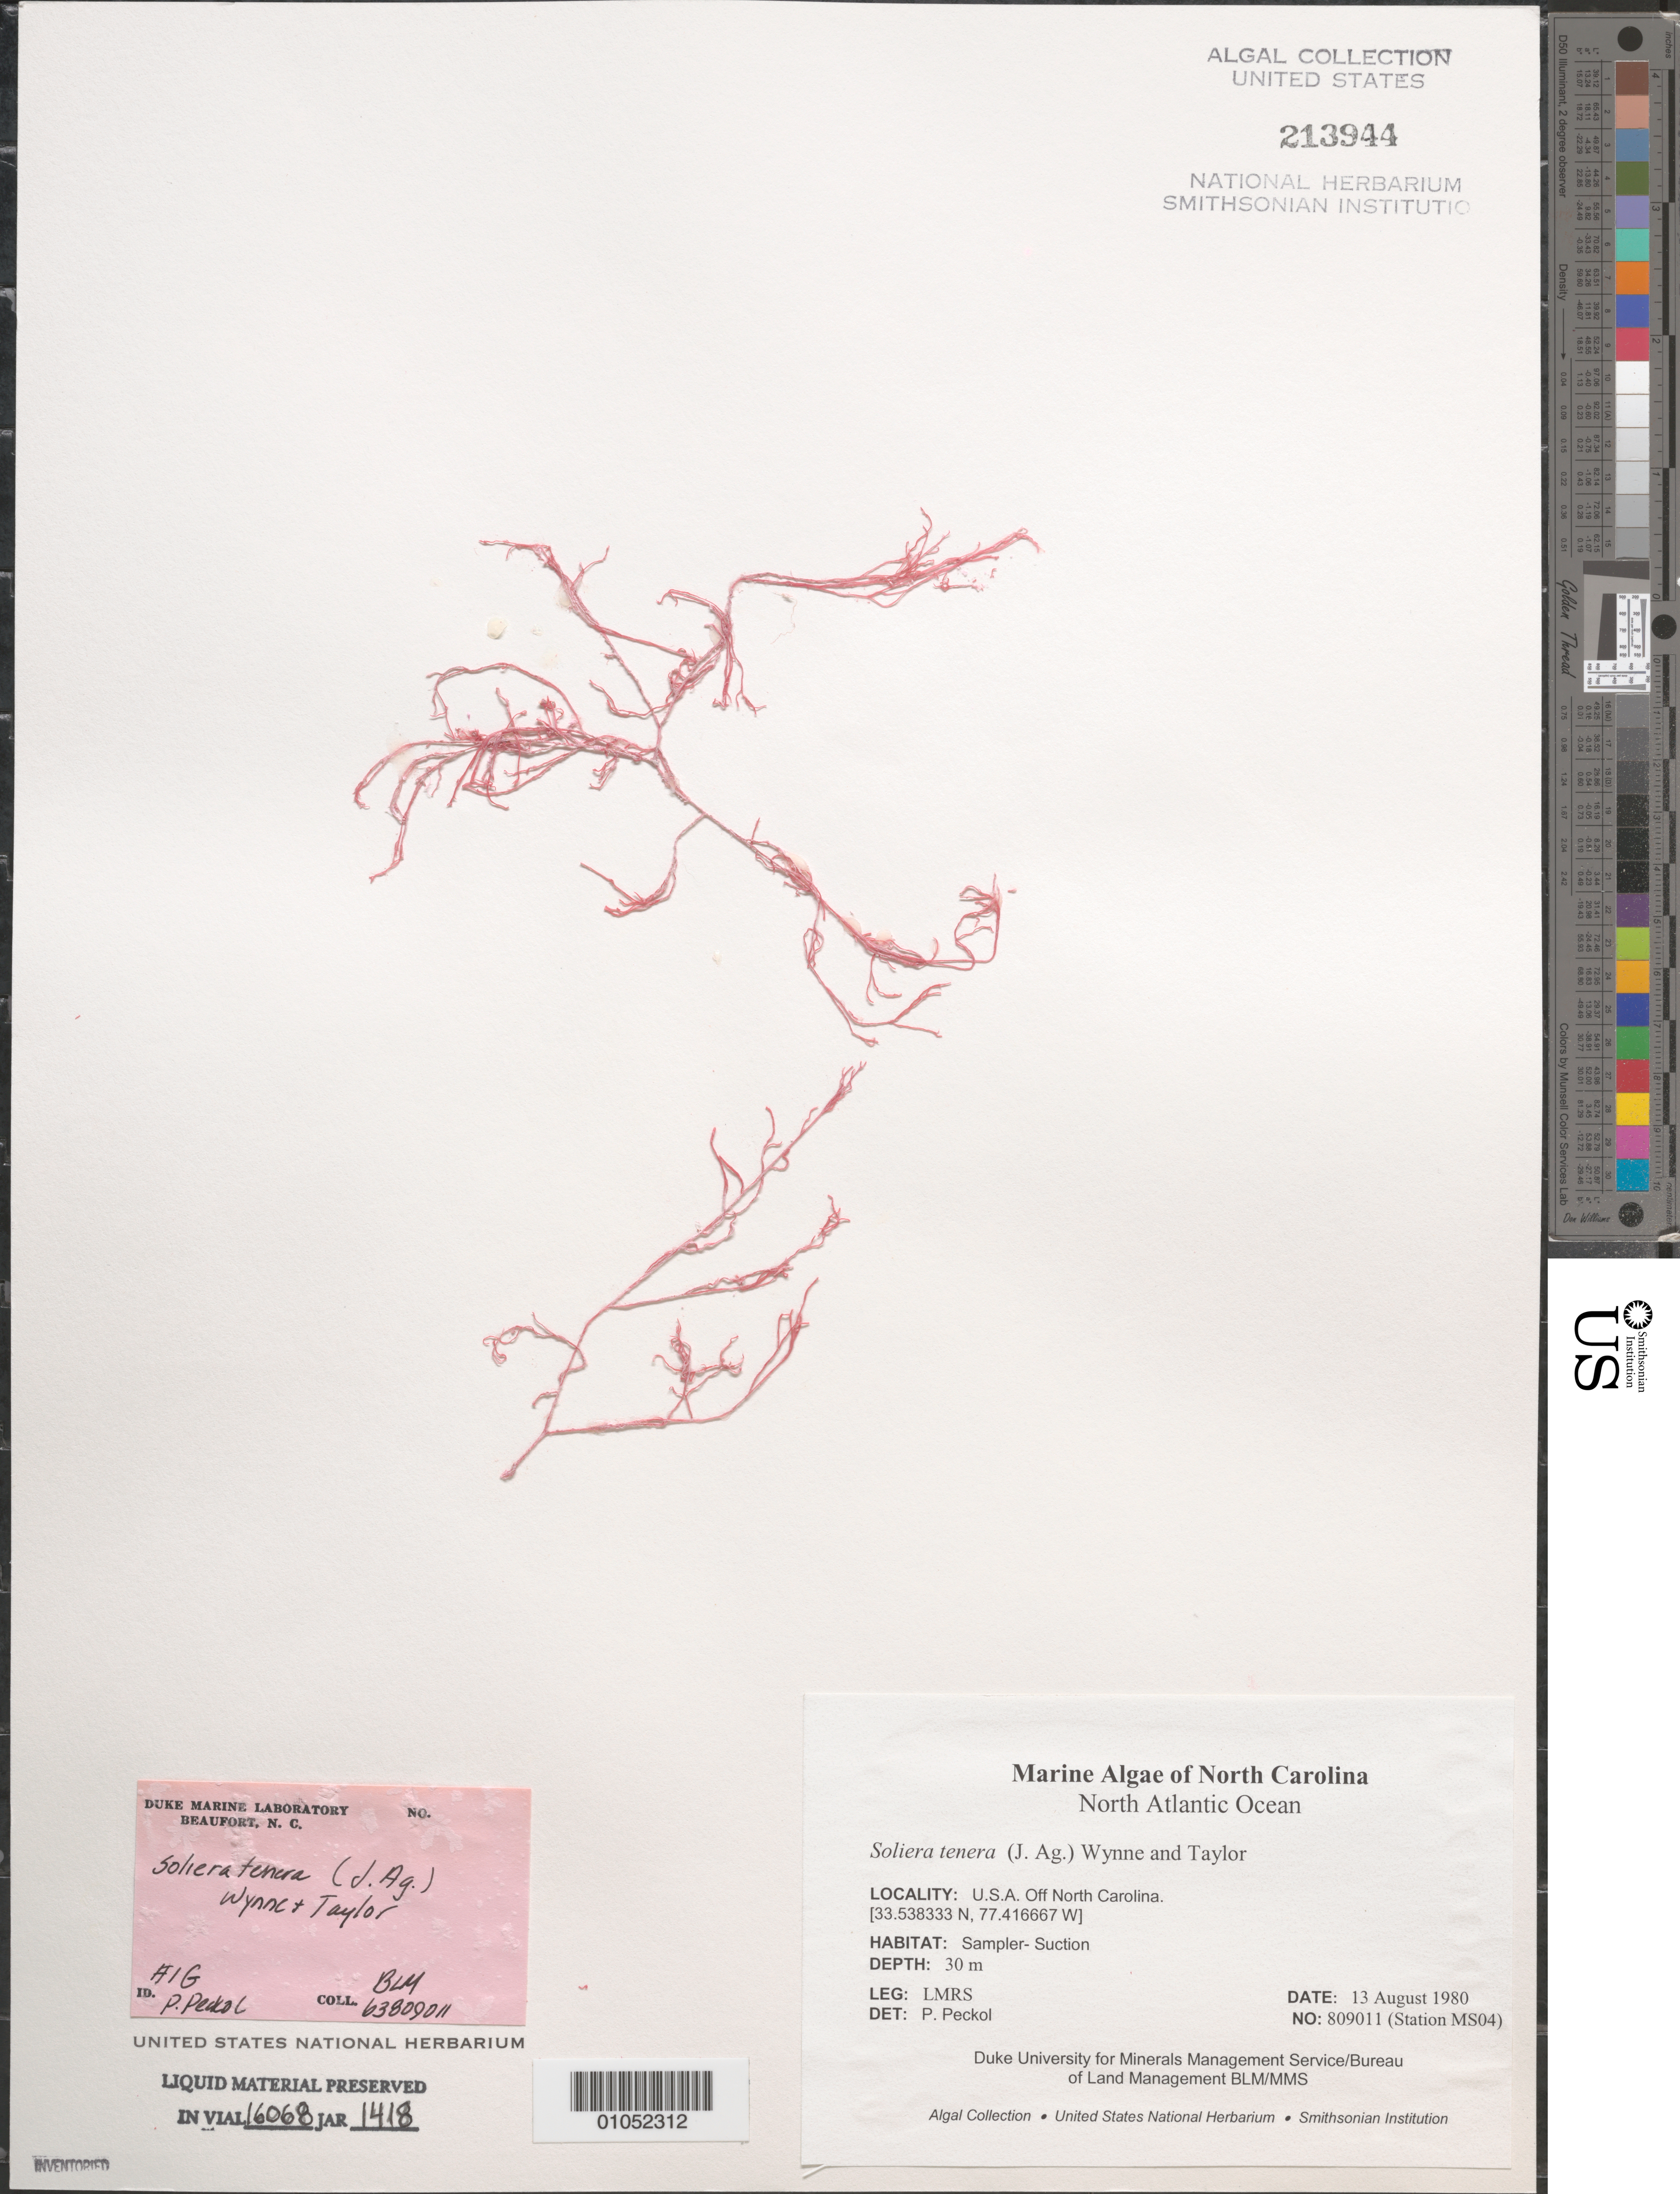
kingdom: Plantae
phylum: Rhodophyta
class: Florideophyceae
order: Gigartinales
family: Solieriaceae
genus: Solieria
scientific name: Solieria filiformis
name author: (Kütz.) P.W. Gabrielson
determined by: Algae name updating Project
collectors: LMRS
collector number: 809011 (Station MS04)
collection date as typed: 13 Aug 1980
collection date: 1980-08-13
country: United States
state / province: North Carolina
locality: North Atlantic Ocean off North Carolina coast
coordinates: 33.538333 N, 77.416667 W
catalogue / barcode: US 213944